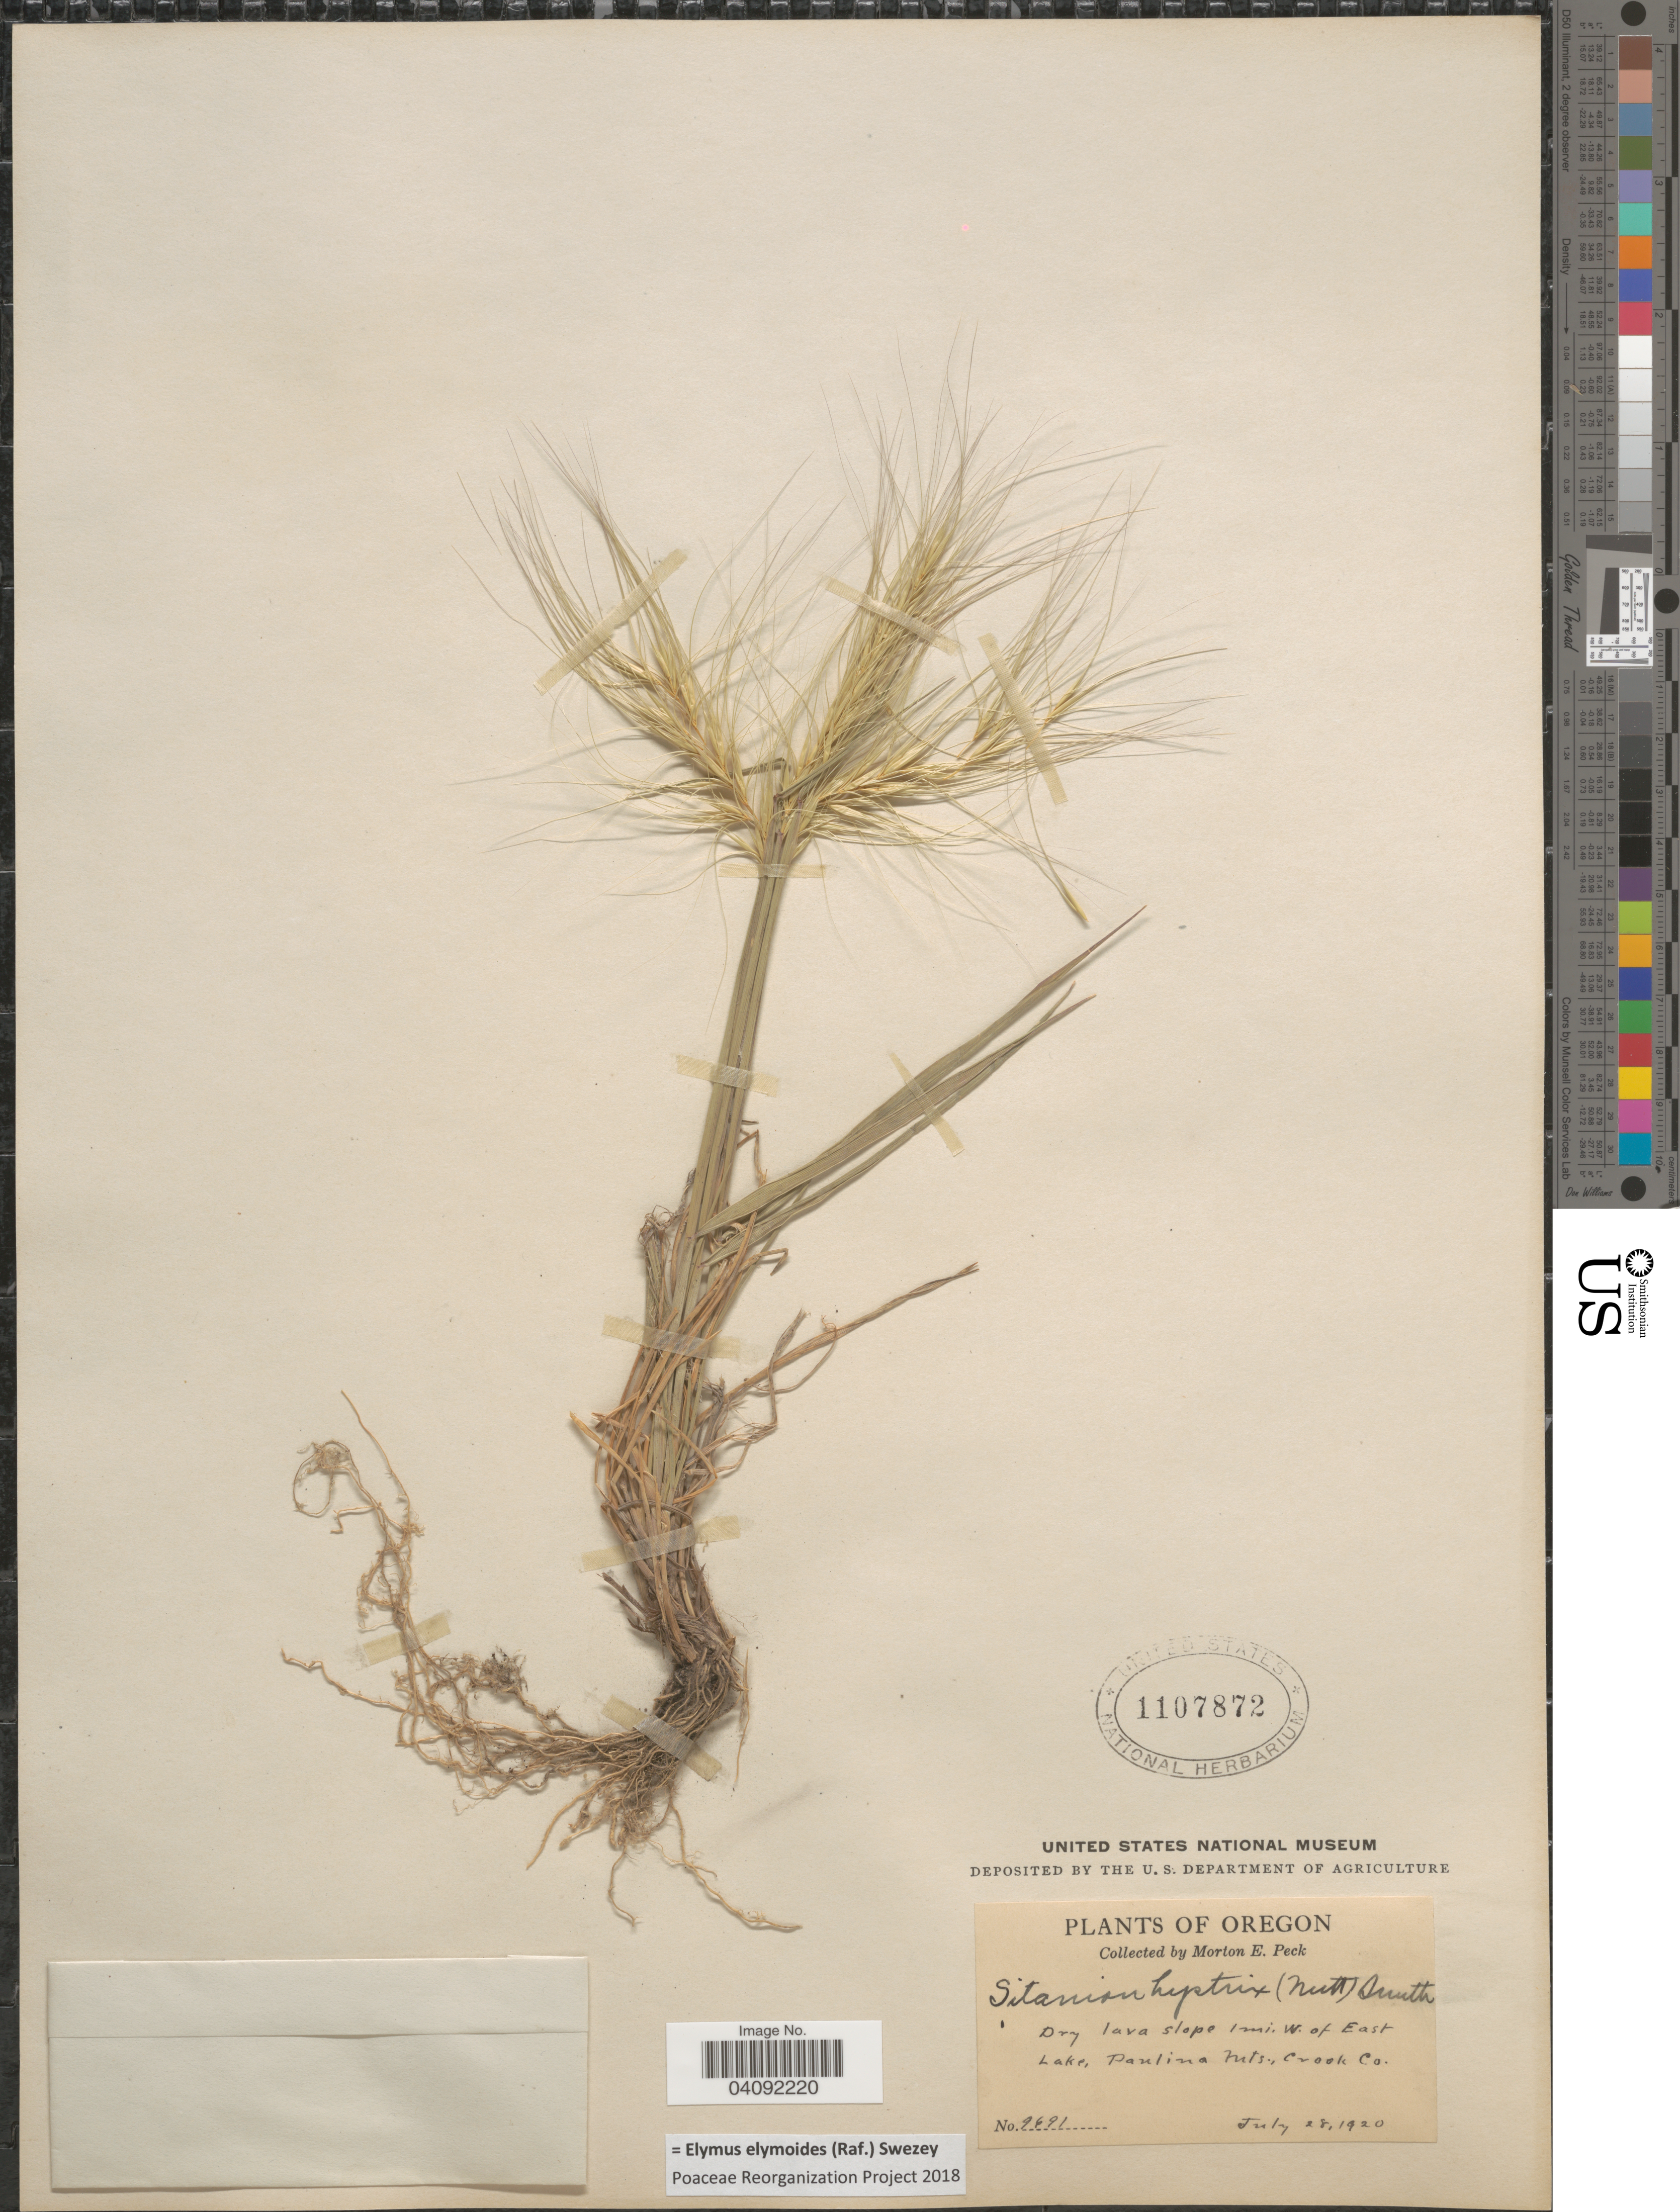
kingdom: Plantae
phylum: Tracheophyta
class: Liliopsida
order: Poales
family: Poaceae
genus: Elymus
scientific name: Elymus elymoides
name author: (Raf.) Swezey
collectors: M. E. Peck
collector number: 2691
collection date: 1920-07-28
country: United States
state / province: Oregon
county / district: Crook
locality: Dry lava slope 1 mi. W. of East Lake, Paulina Mts., Crook Co.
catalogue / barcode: US 1107872